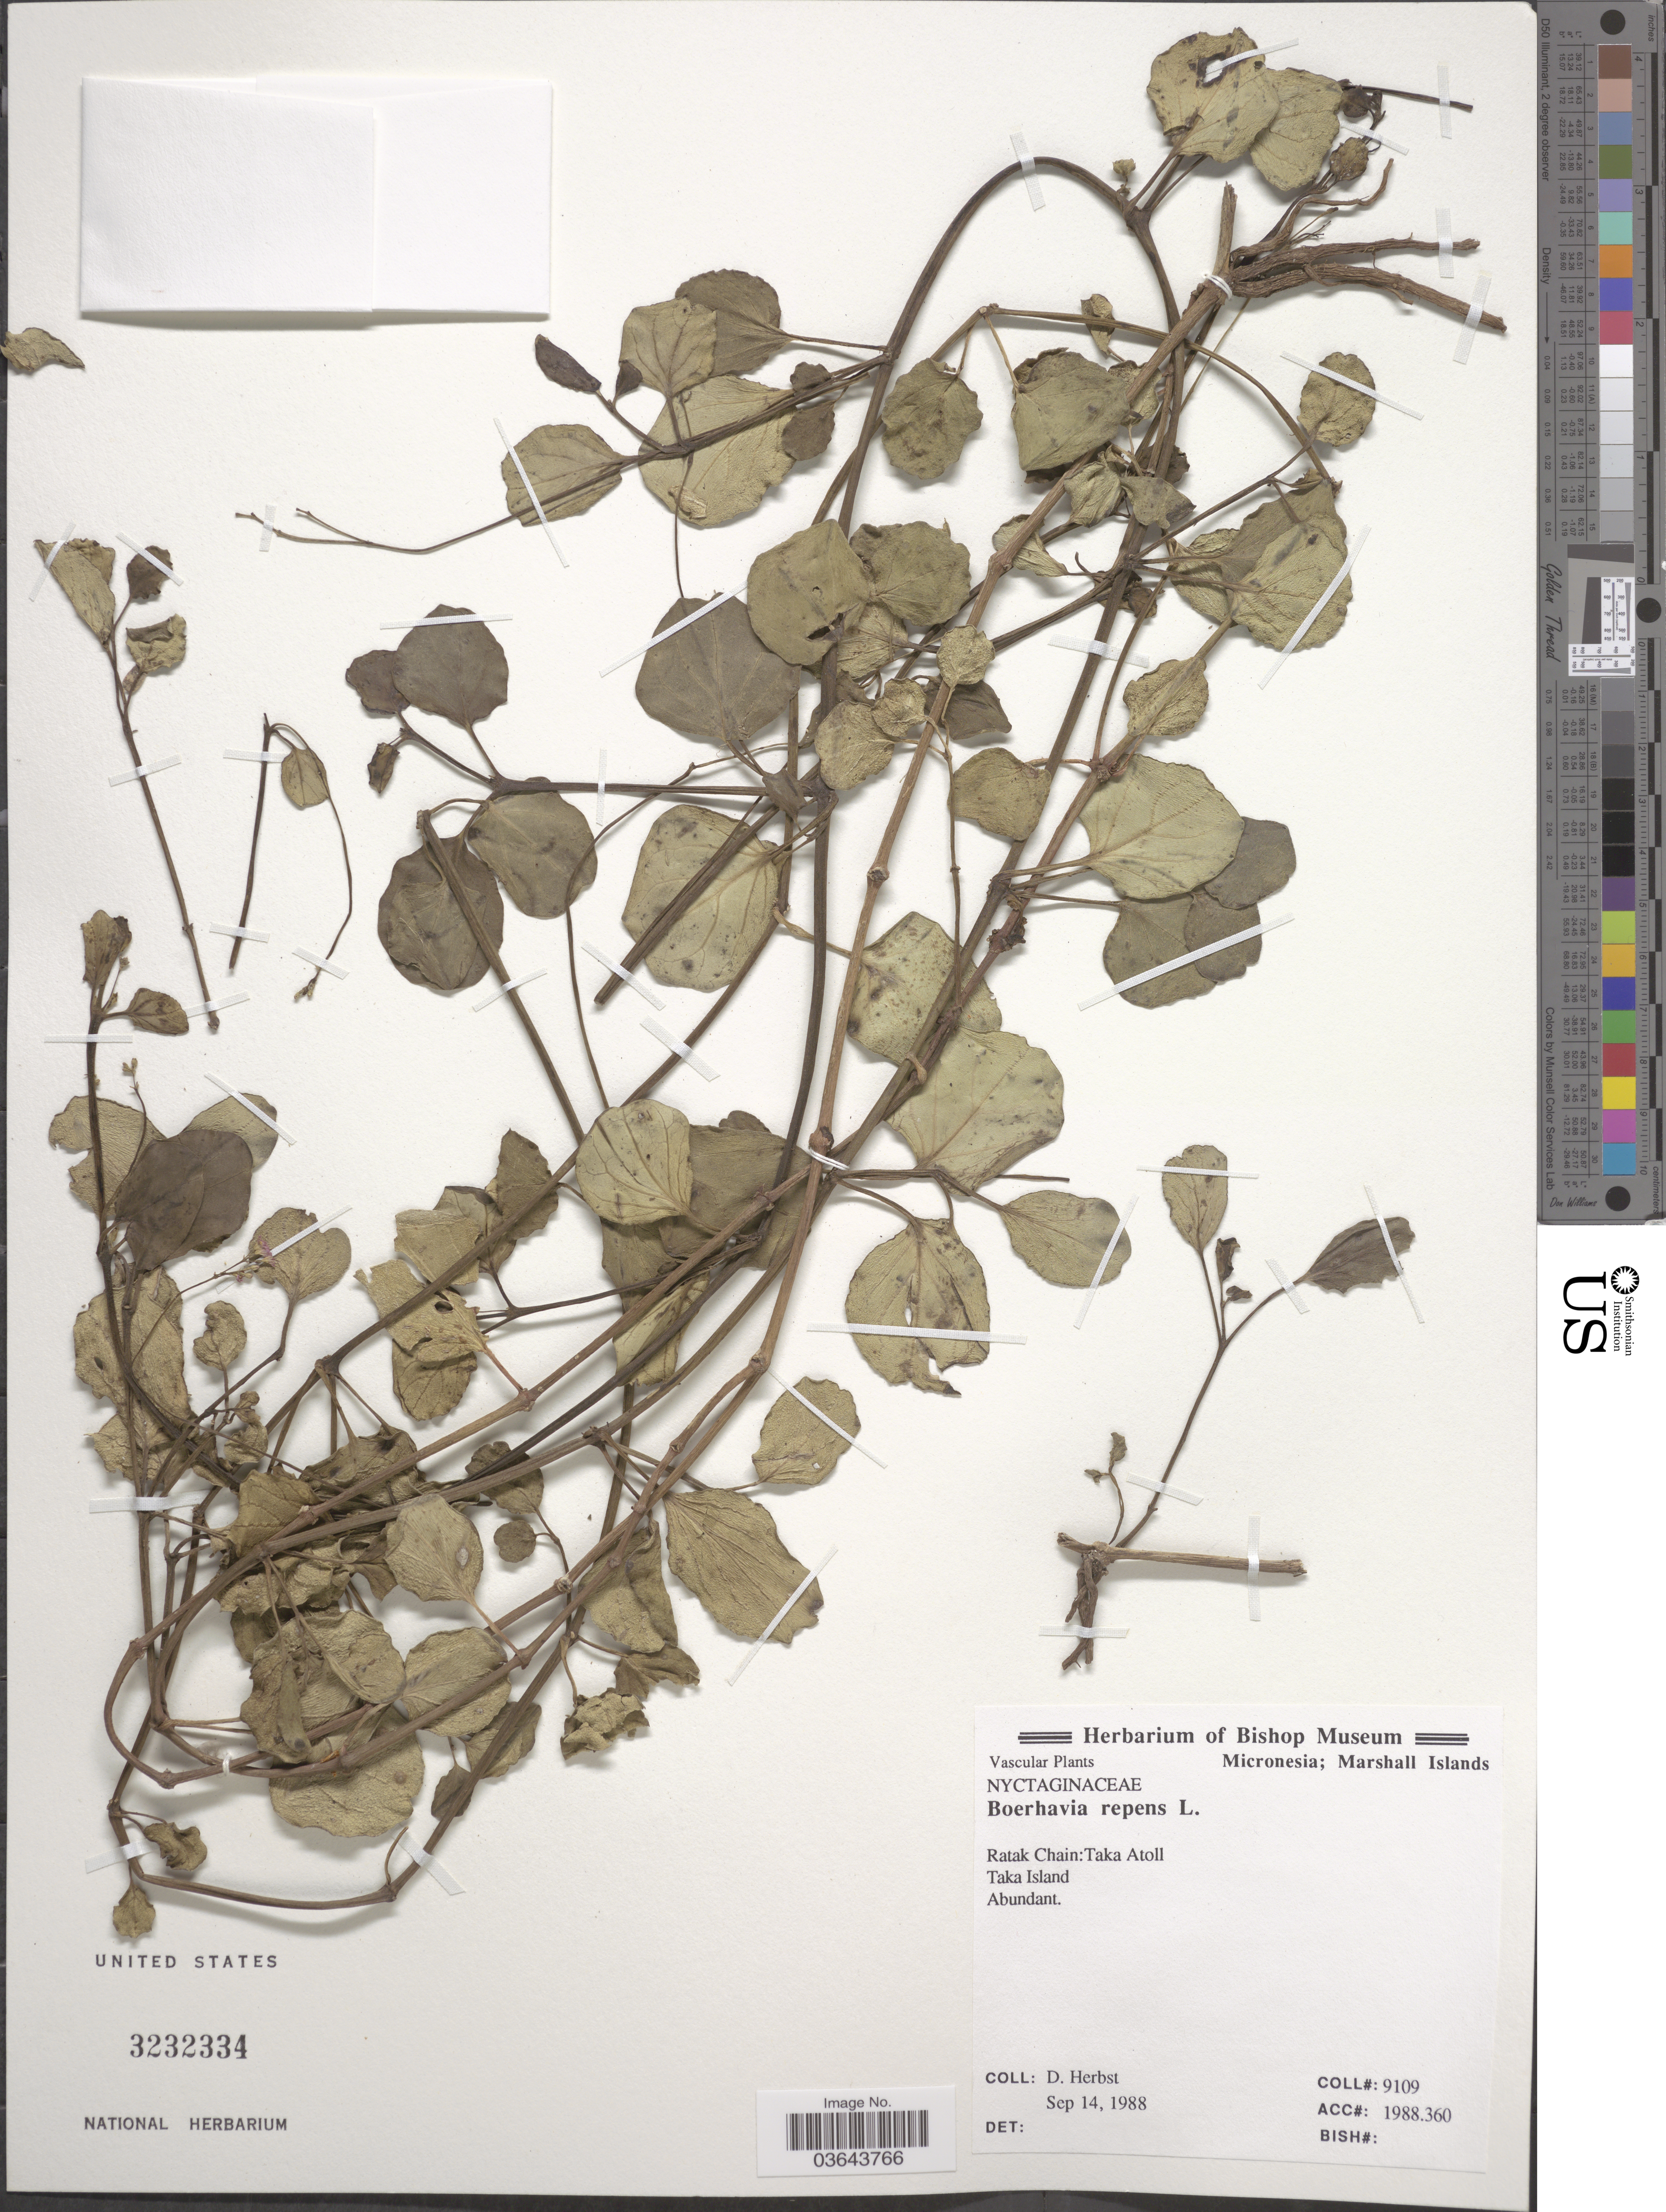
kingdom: Plantae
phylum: Tracheophyta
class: Magnoliopsida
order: Caryophyllales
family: Nyctaginaceae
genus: Boerhavia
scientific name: Boerhavia tetrandra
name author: G. Forst.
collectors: D. Herbst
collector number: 9109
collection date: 1988-09-14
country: Marshall Islands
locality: Micronesia. Ratak Chain: Taka Atoll. Taka Island.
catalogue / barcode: US 3232334